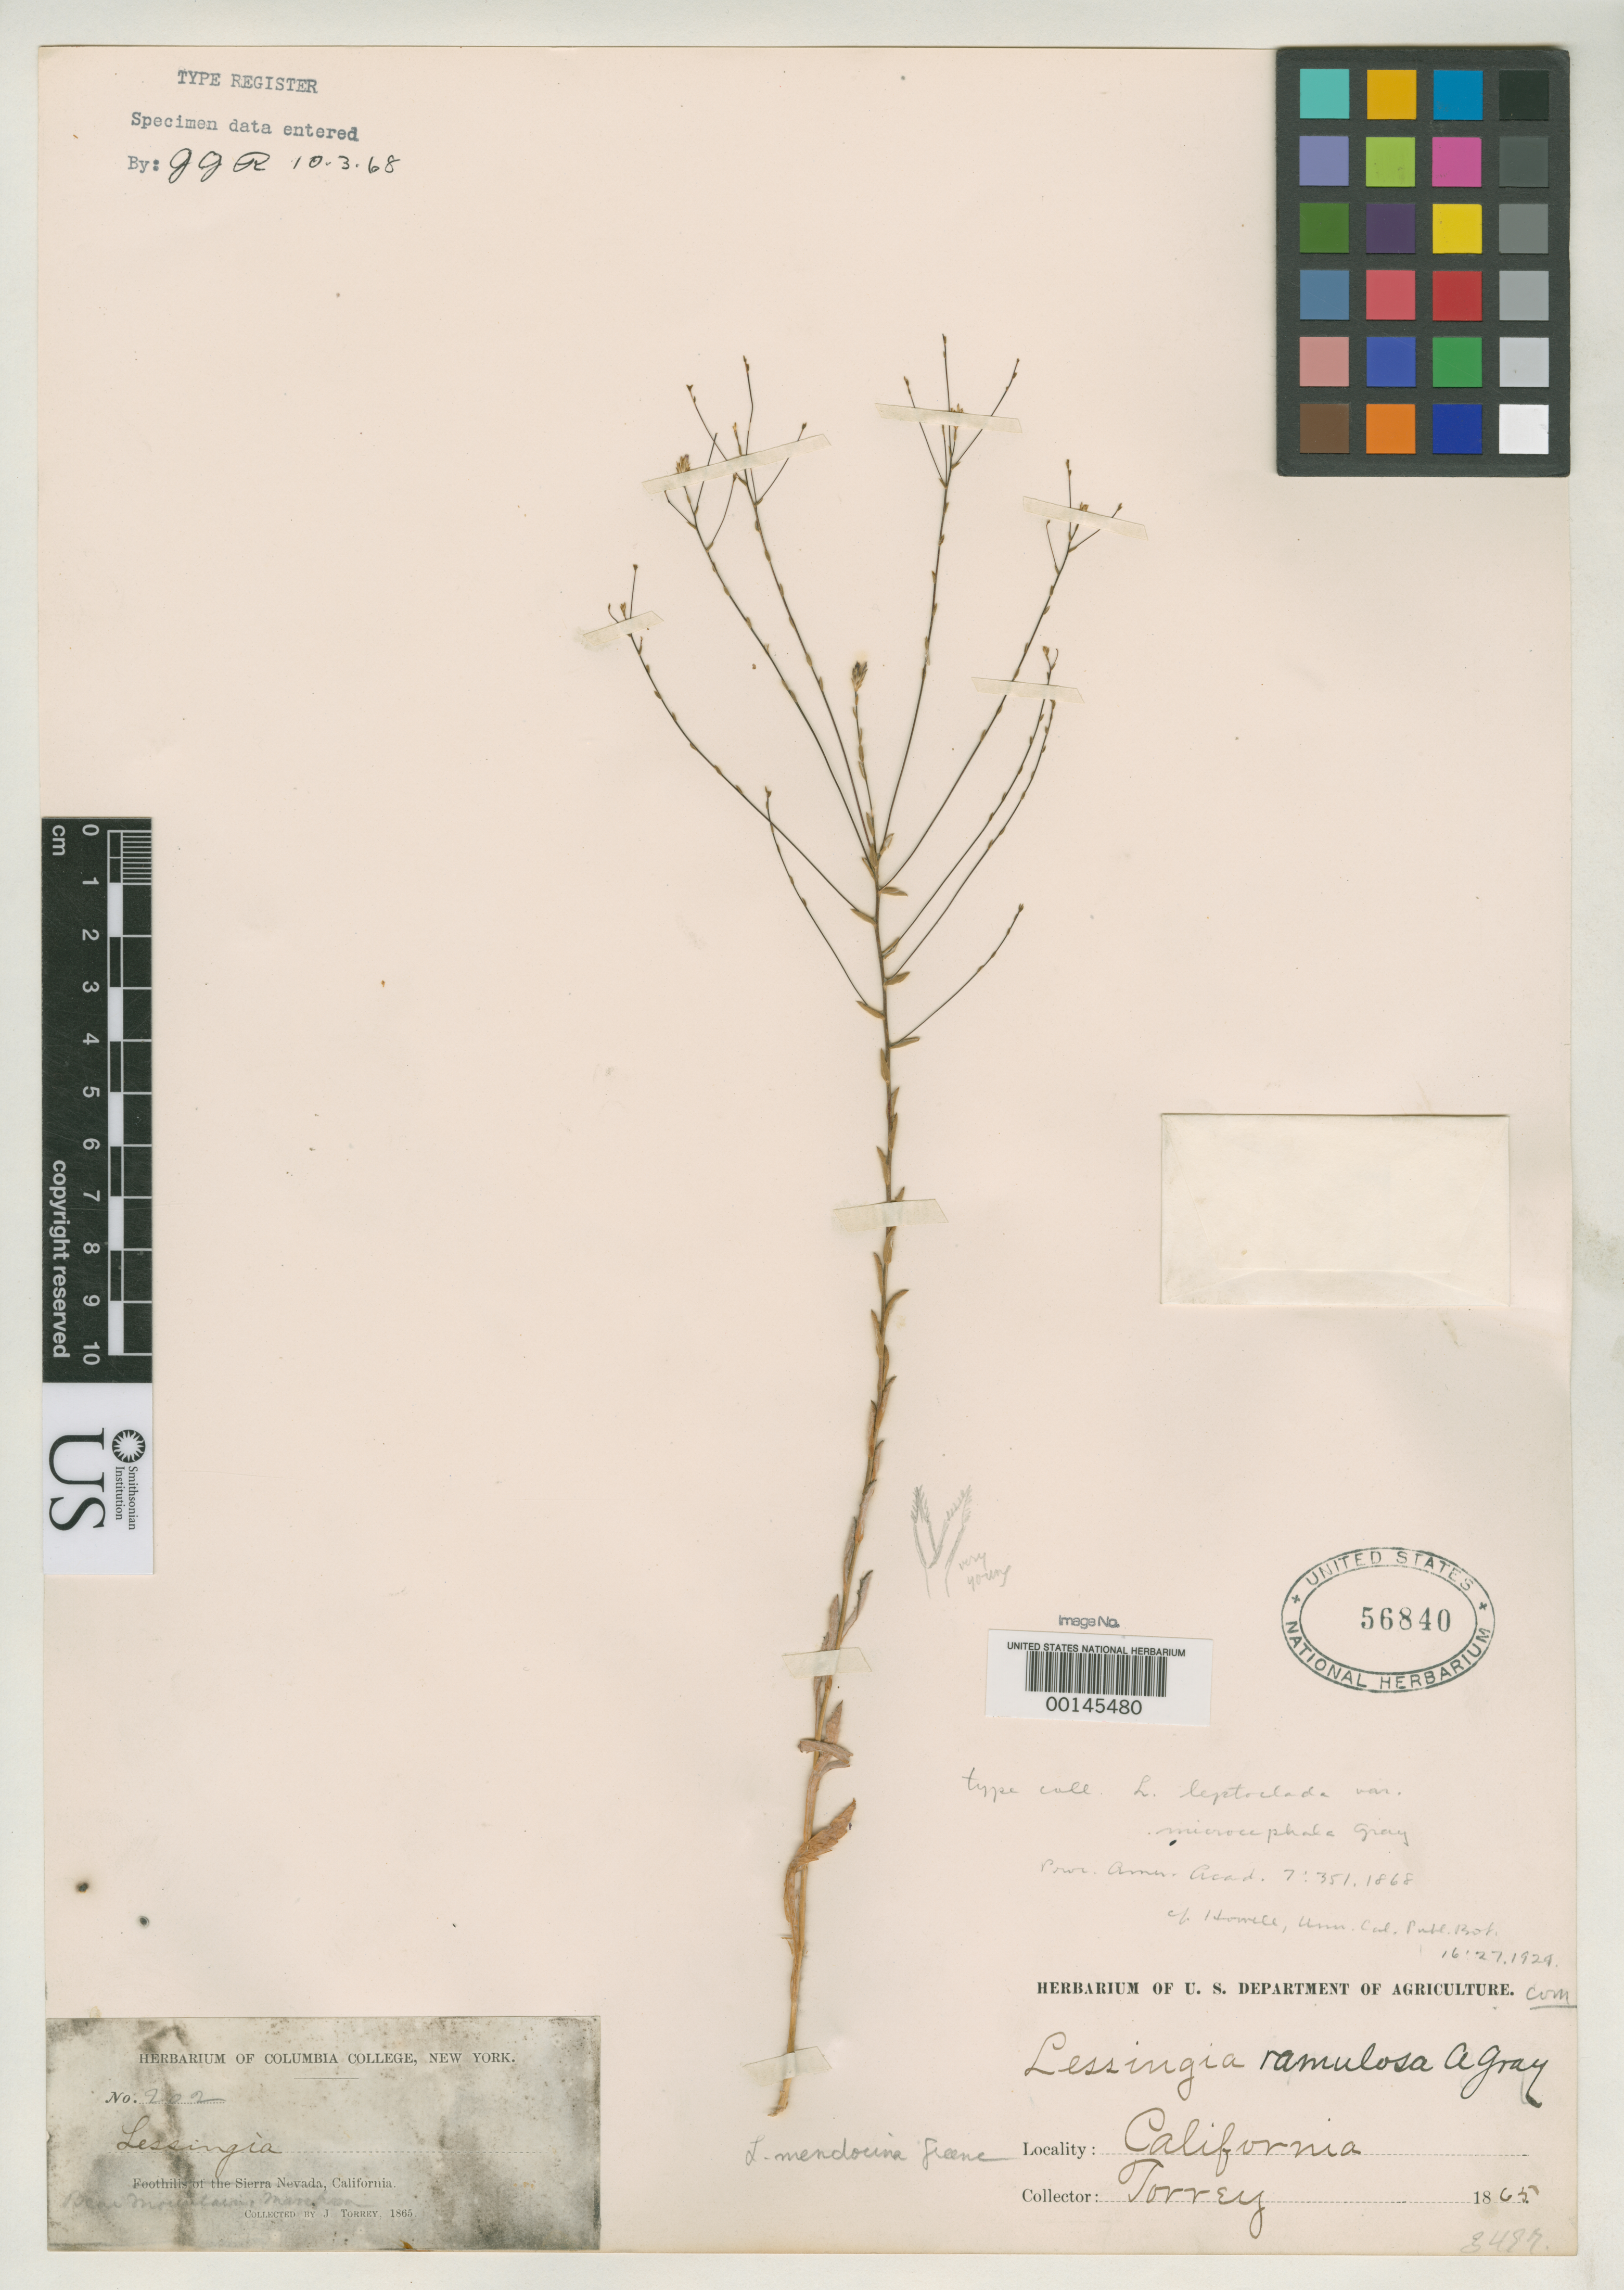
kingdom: Plantae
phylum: Tracheophyta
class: Magnoliopsida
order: Asterales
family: Asteraceae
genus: Lessingia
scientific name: Lessingia leptoclada var. microcephala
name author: A. Gray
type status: Possible Isotype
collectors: J. Torrey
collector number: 202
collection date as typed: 1865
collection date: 1865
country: United States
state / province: California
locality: Sierra Nevada.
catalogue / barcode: US 56840